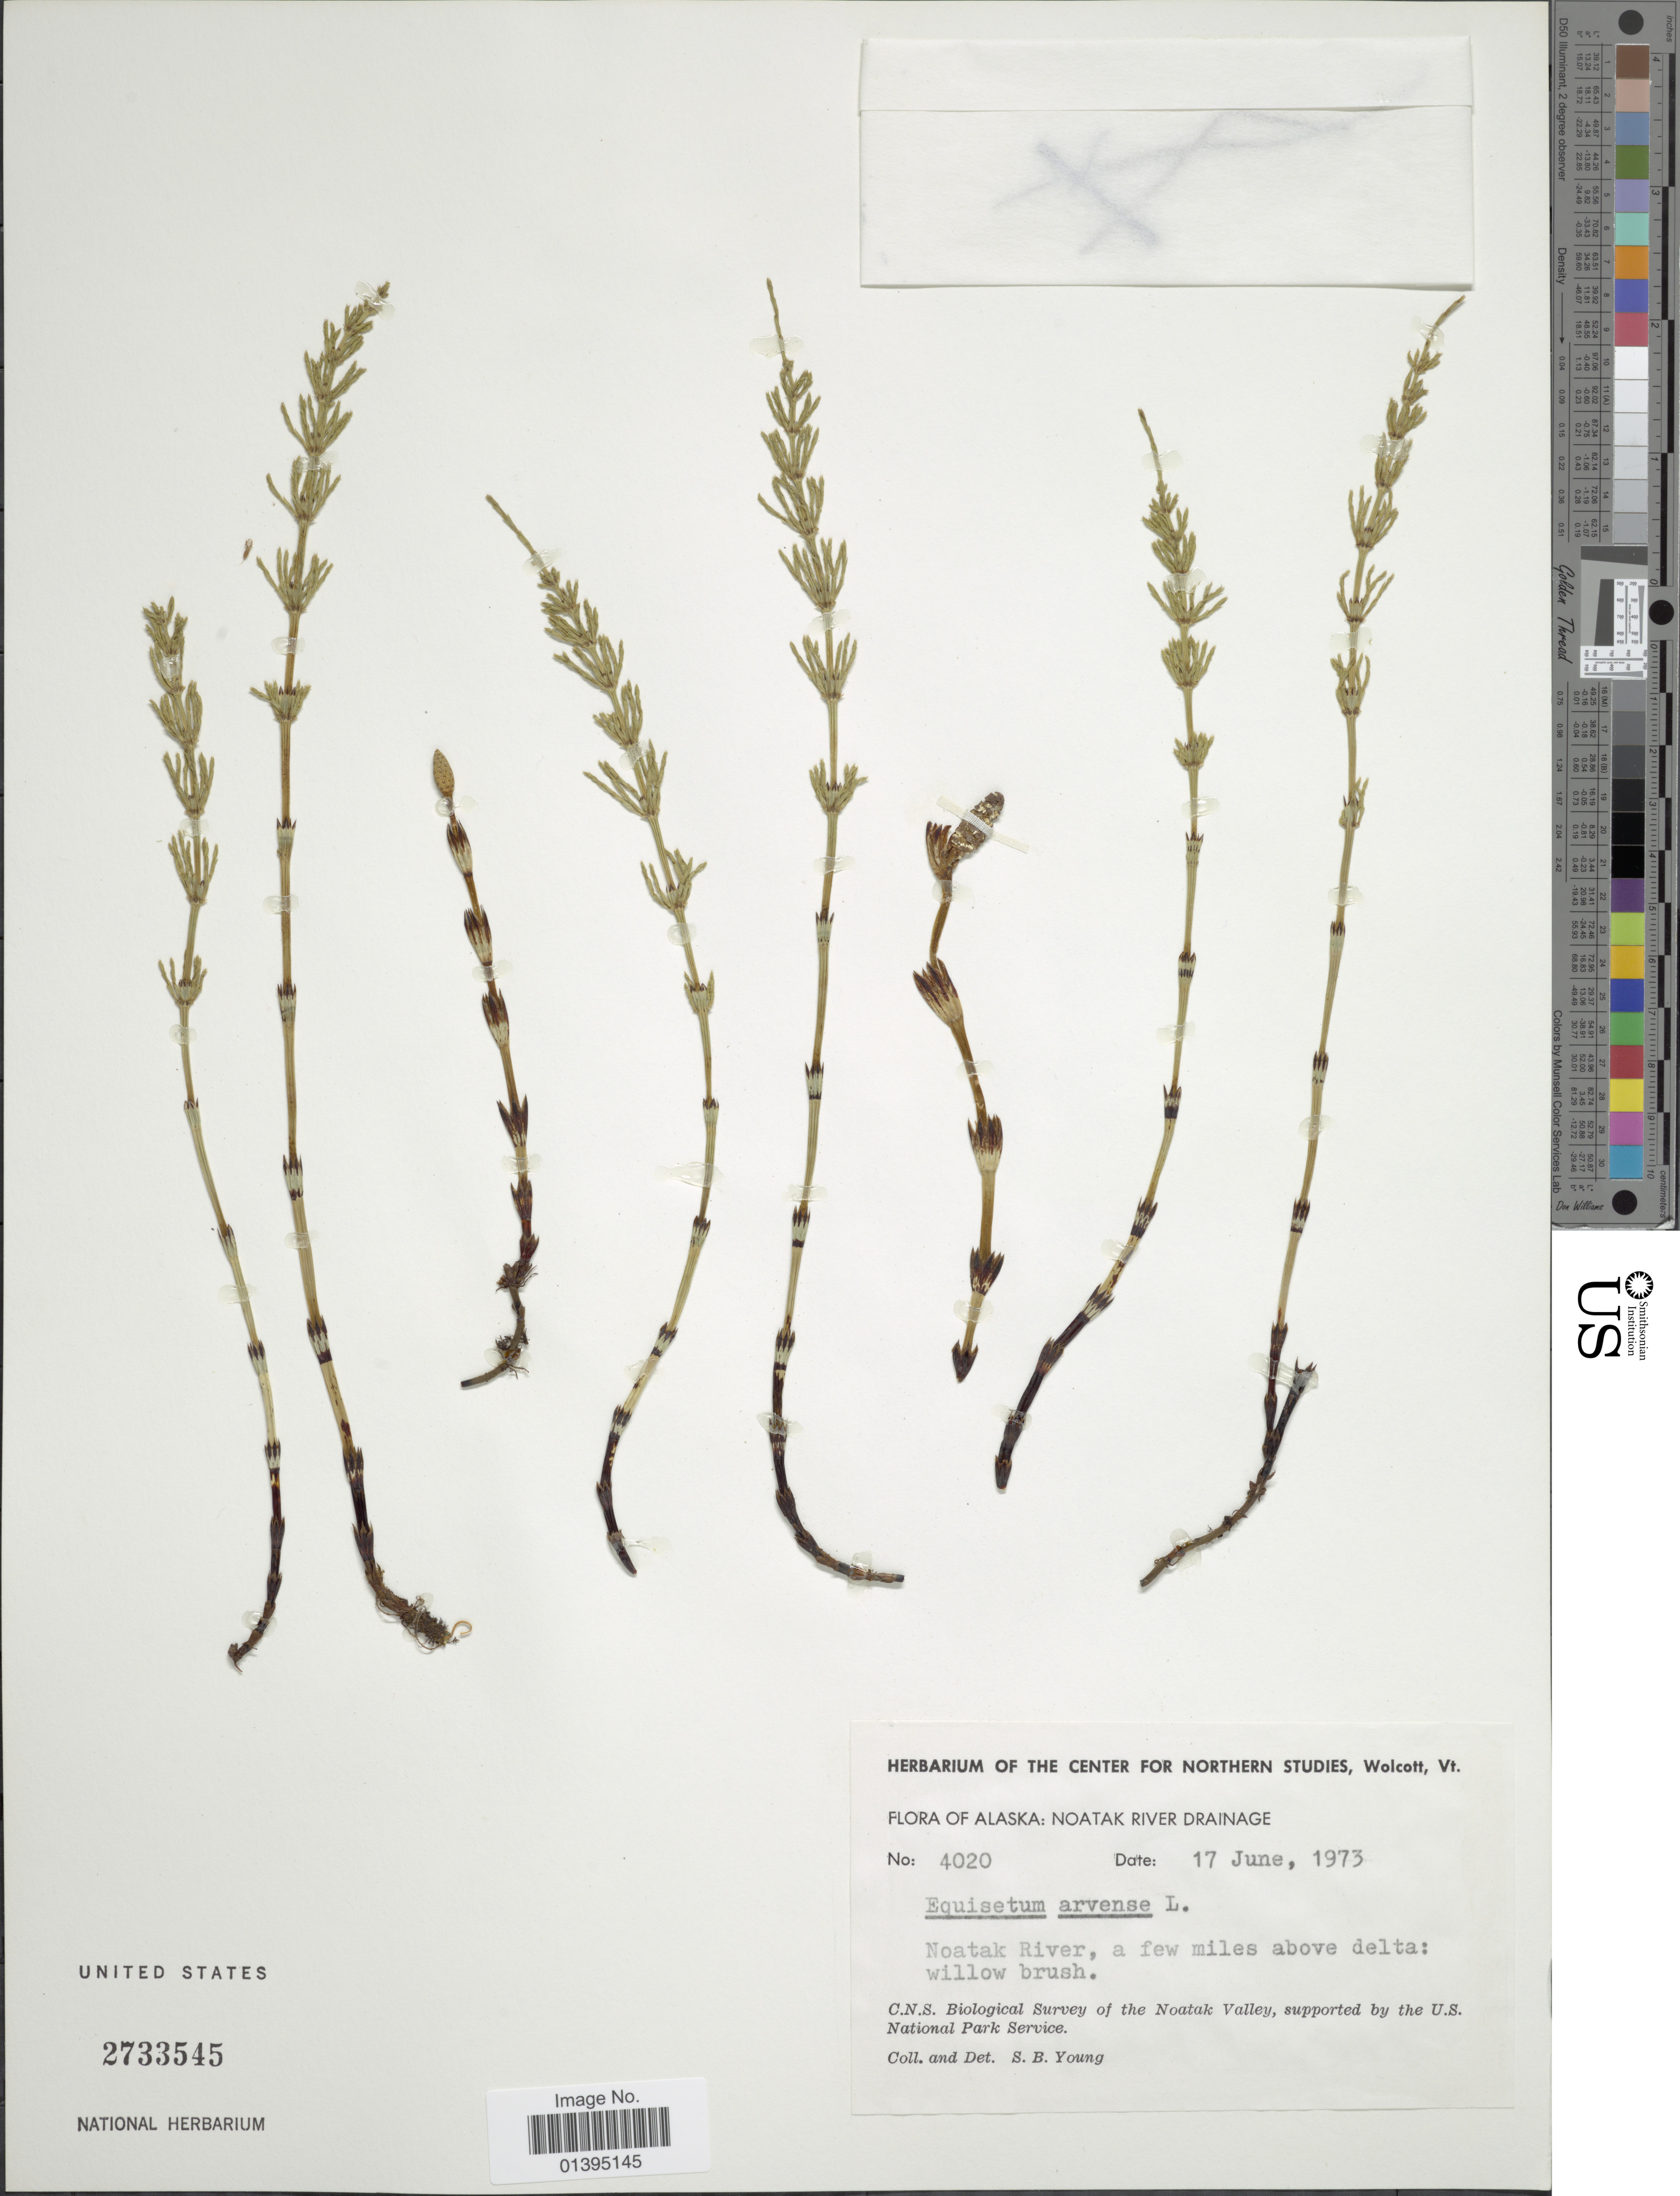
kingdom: Plantae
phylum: Tracheophyta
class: Polypodiopsida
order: Equisetales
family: Equisetaceae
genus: Equisetum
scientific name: Equisetum arvense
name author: L.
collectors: S. Young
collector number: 4020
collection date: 1973-06-17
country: United States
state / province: Alaska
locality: Noatak River drainage, Noatak River, a few miles above delta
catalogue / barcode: US 2733545